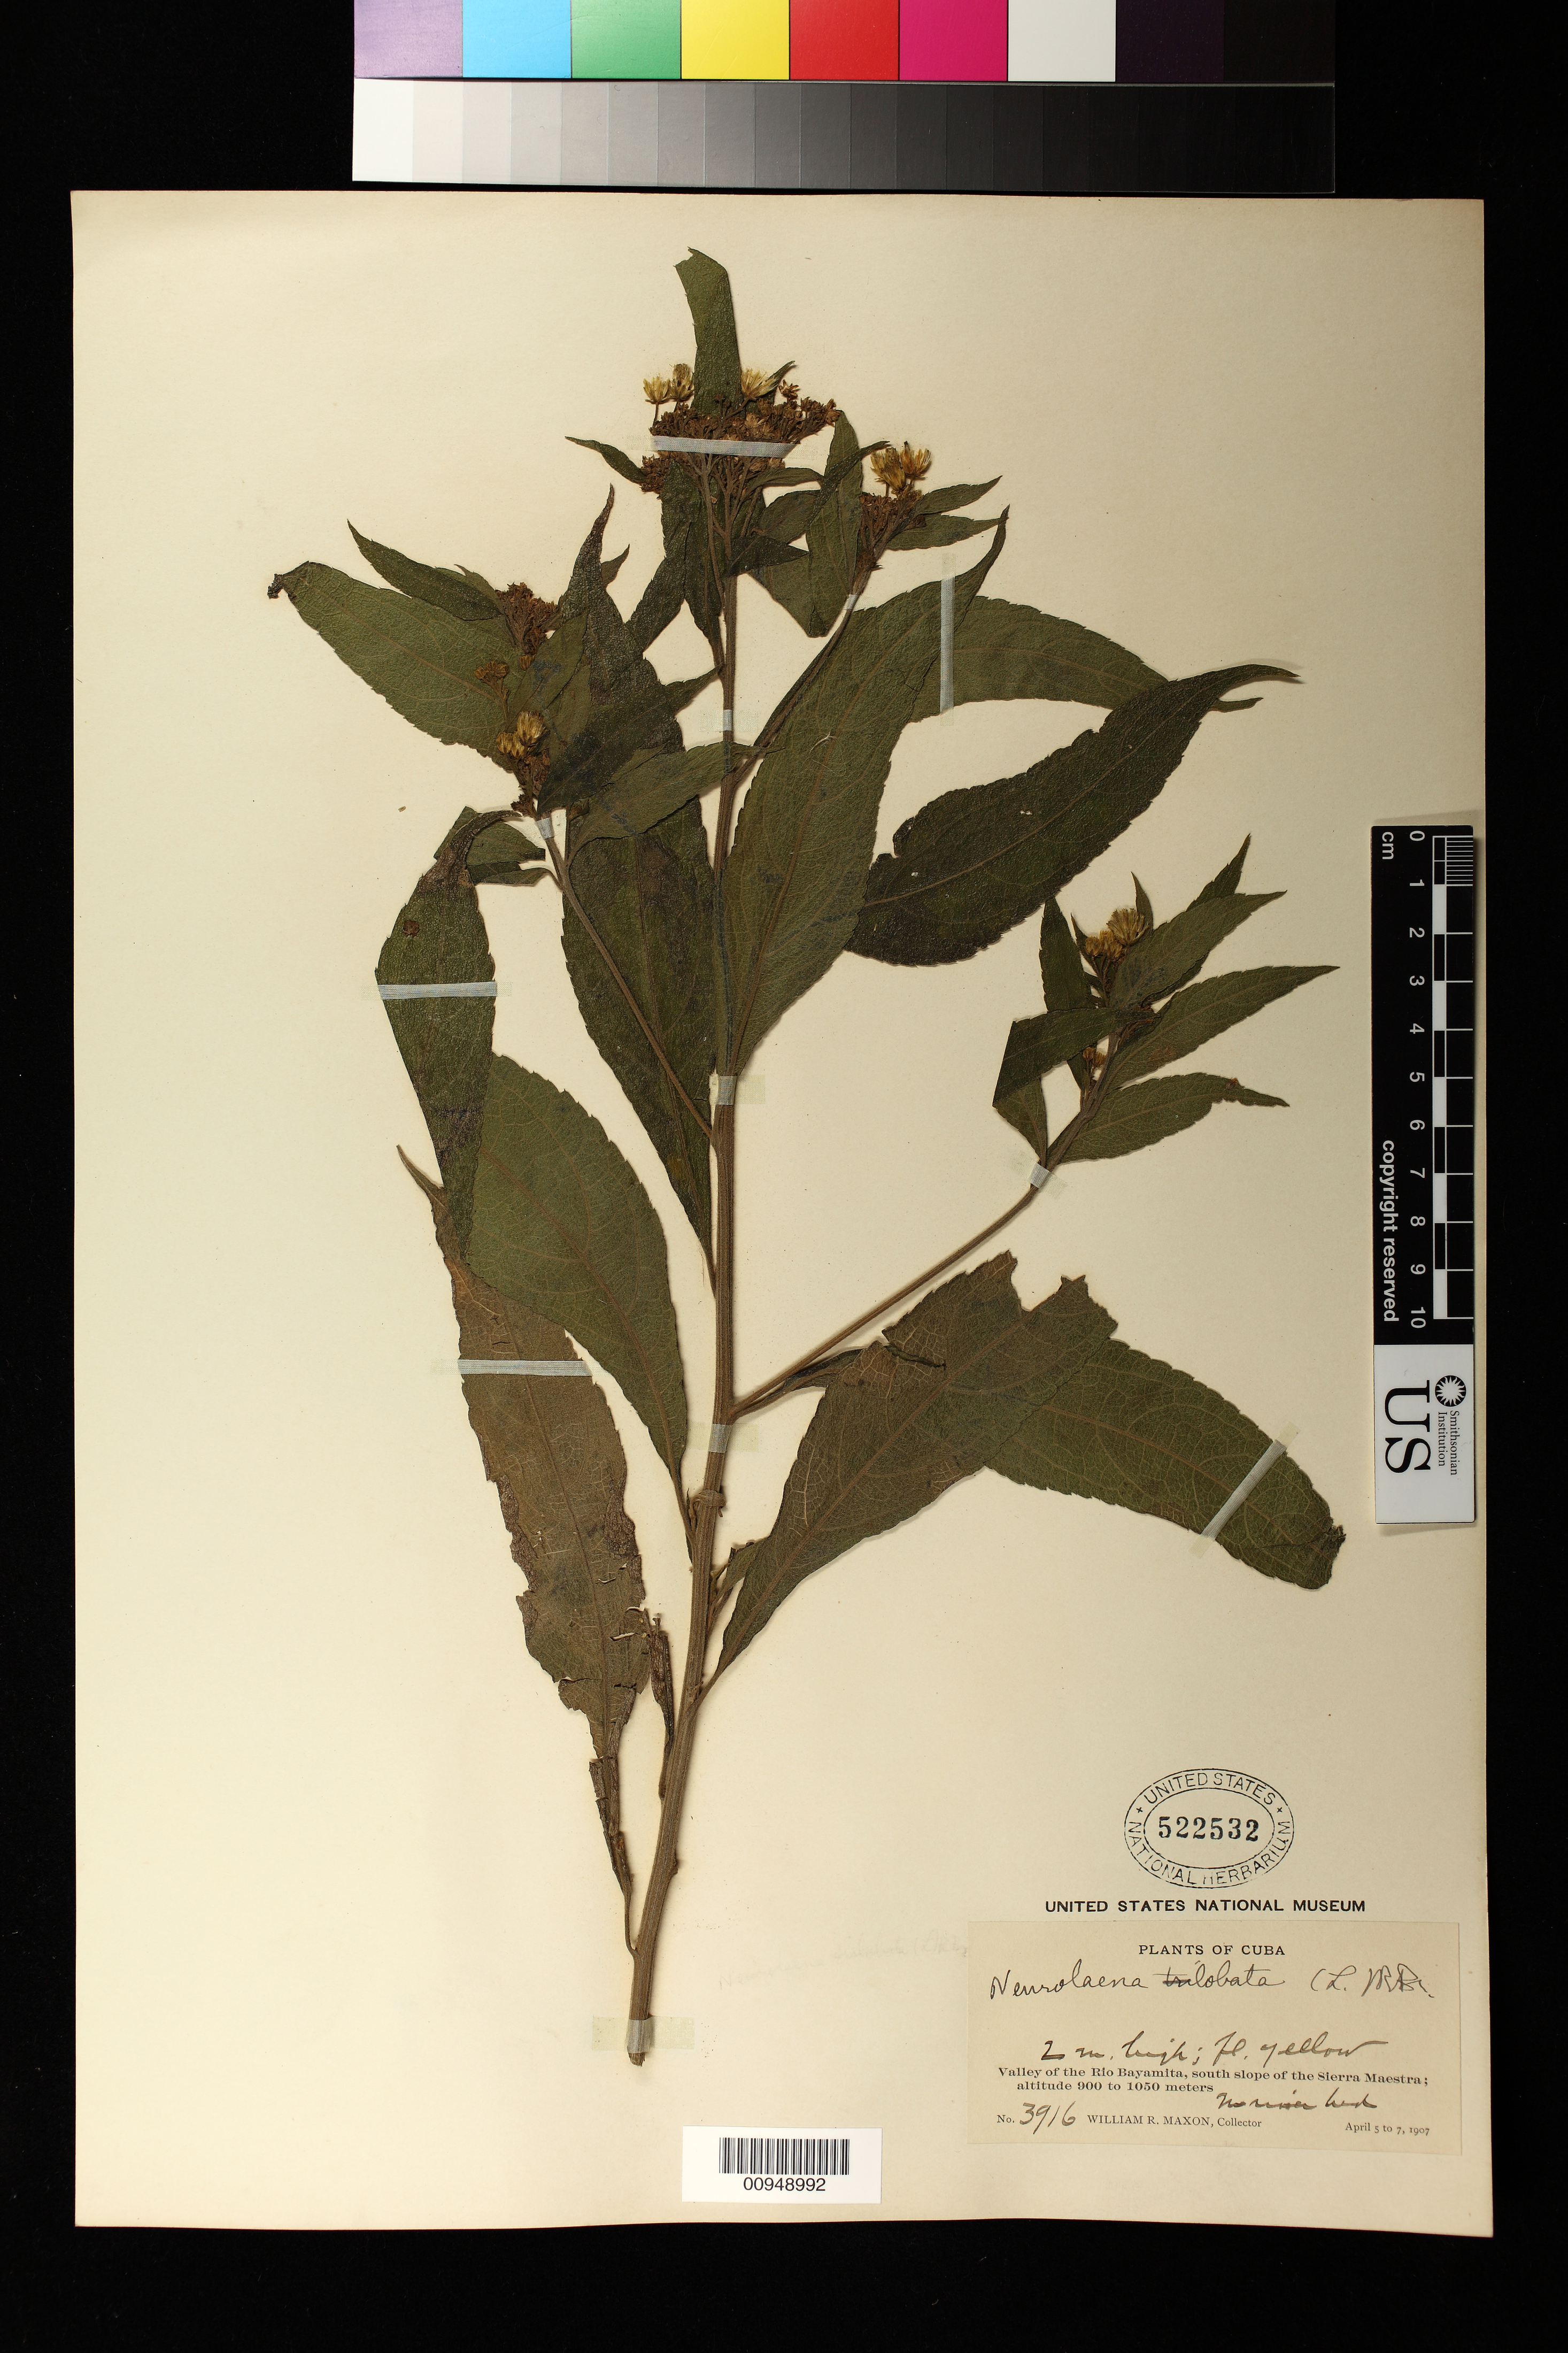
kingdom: Plantae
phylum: Tracheophyta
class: Magnoliopsida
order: Asterales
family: Asteraceae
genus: Neurolaena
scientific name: Neurolaena lobata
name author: (L.) R. Br. ex Cass.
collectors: W. R. Maxon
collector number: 3916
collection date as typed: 05 Apr 1907 to 07 Apr 1907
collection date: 1907-04-05/1907-04-07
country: Cuba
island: Cuba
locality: Valley of the Rio Bayamita, south slope of the Sierra Maestra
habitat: Near river bed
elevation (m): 900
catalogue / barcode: US 522532